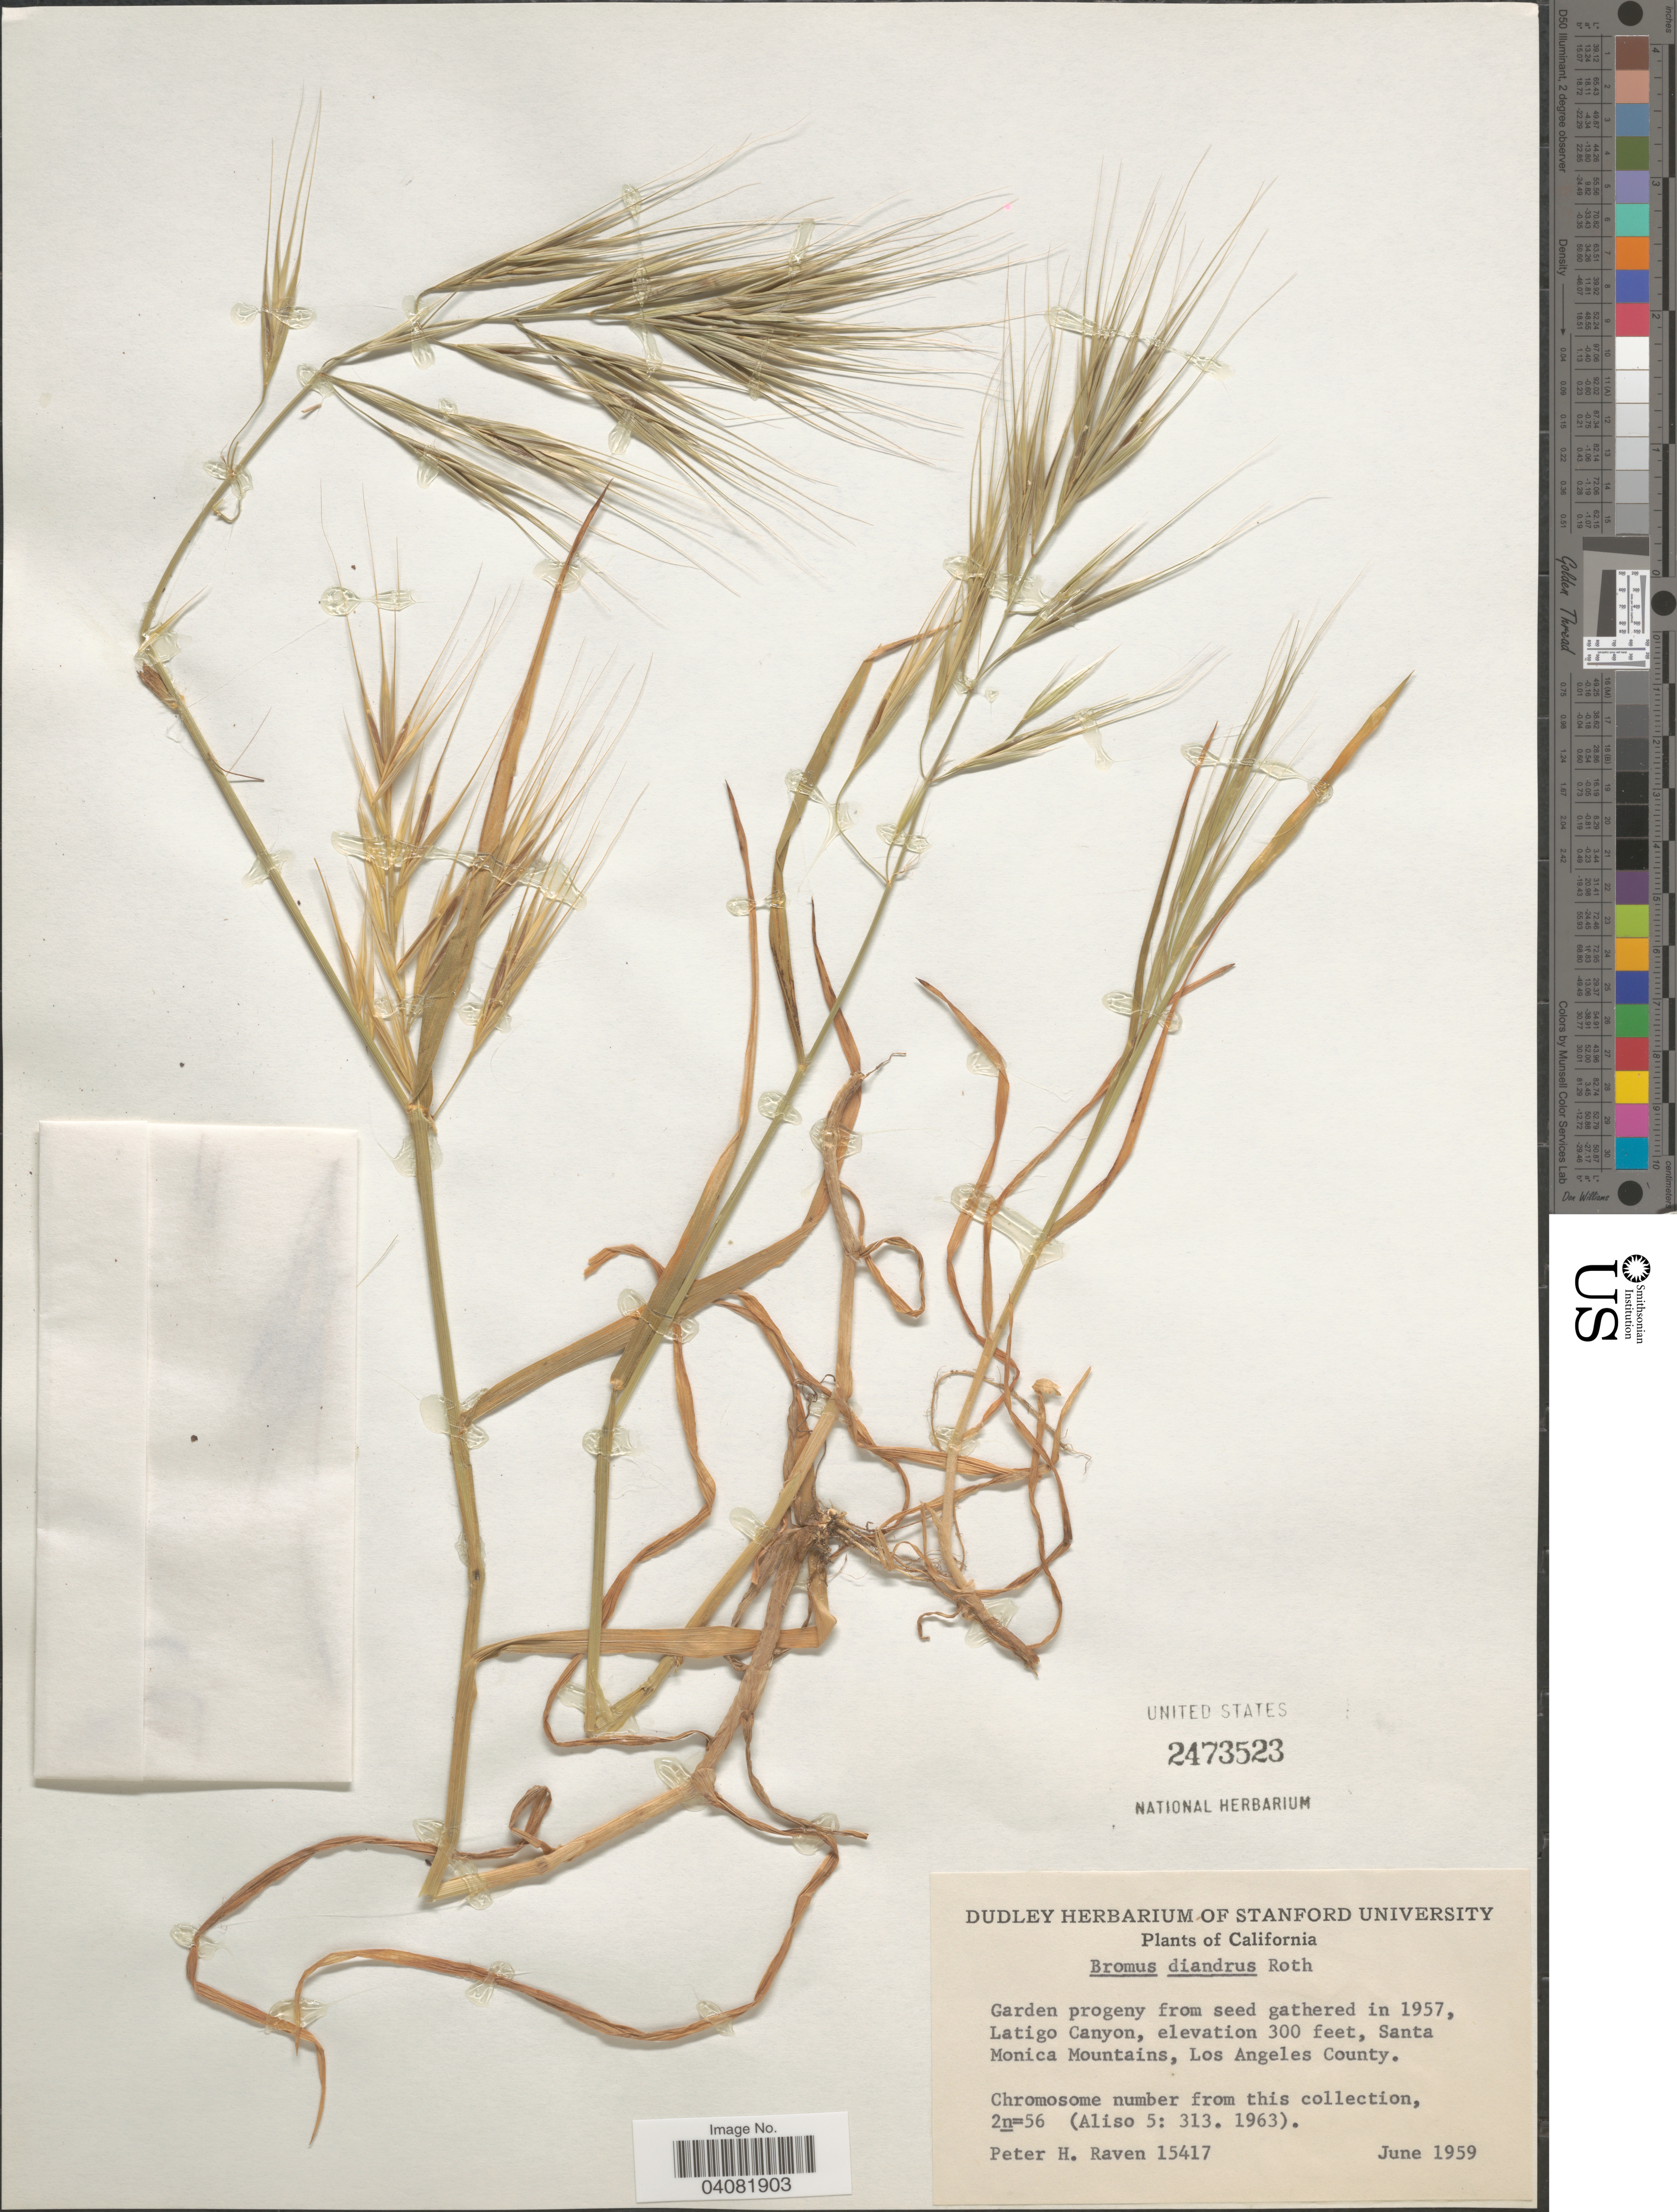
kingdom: Plantae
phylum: Tracheophyta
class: Liliopsida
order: Poales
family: Poaceae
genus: Bromus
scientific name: Bromus diandrus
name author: Roth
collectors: P. Raven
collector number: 15417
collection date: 1959-06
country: United States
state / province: California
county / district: Los Angeles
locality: Latigo Canyon, Santa Monica Mountains, Los Angeles County.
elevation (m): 91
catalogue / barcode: US 2473523